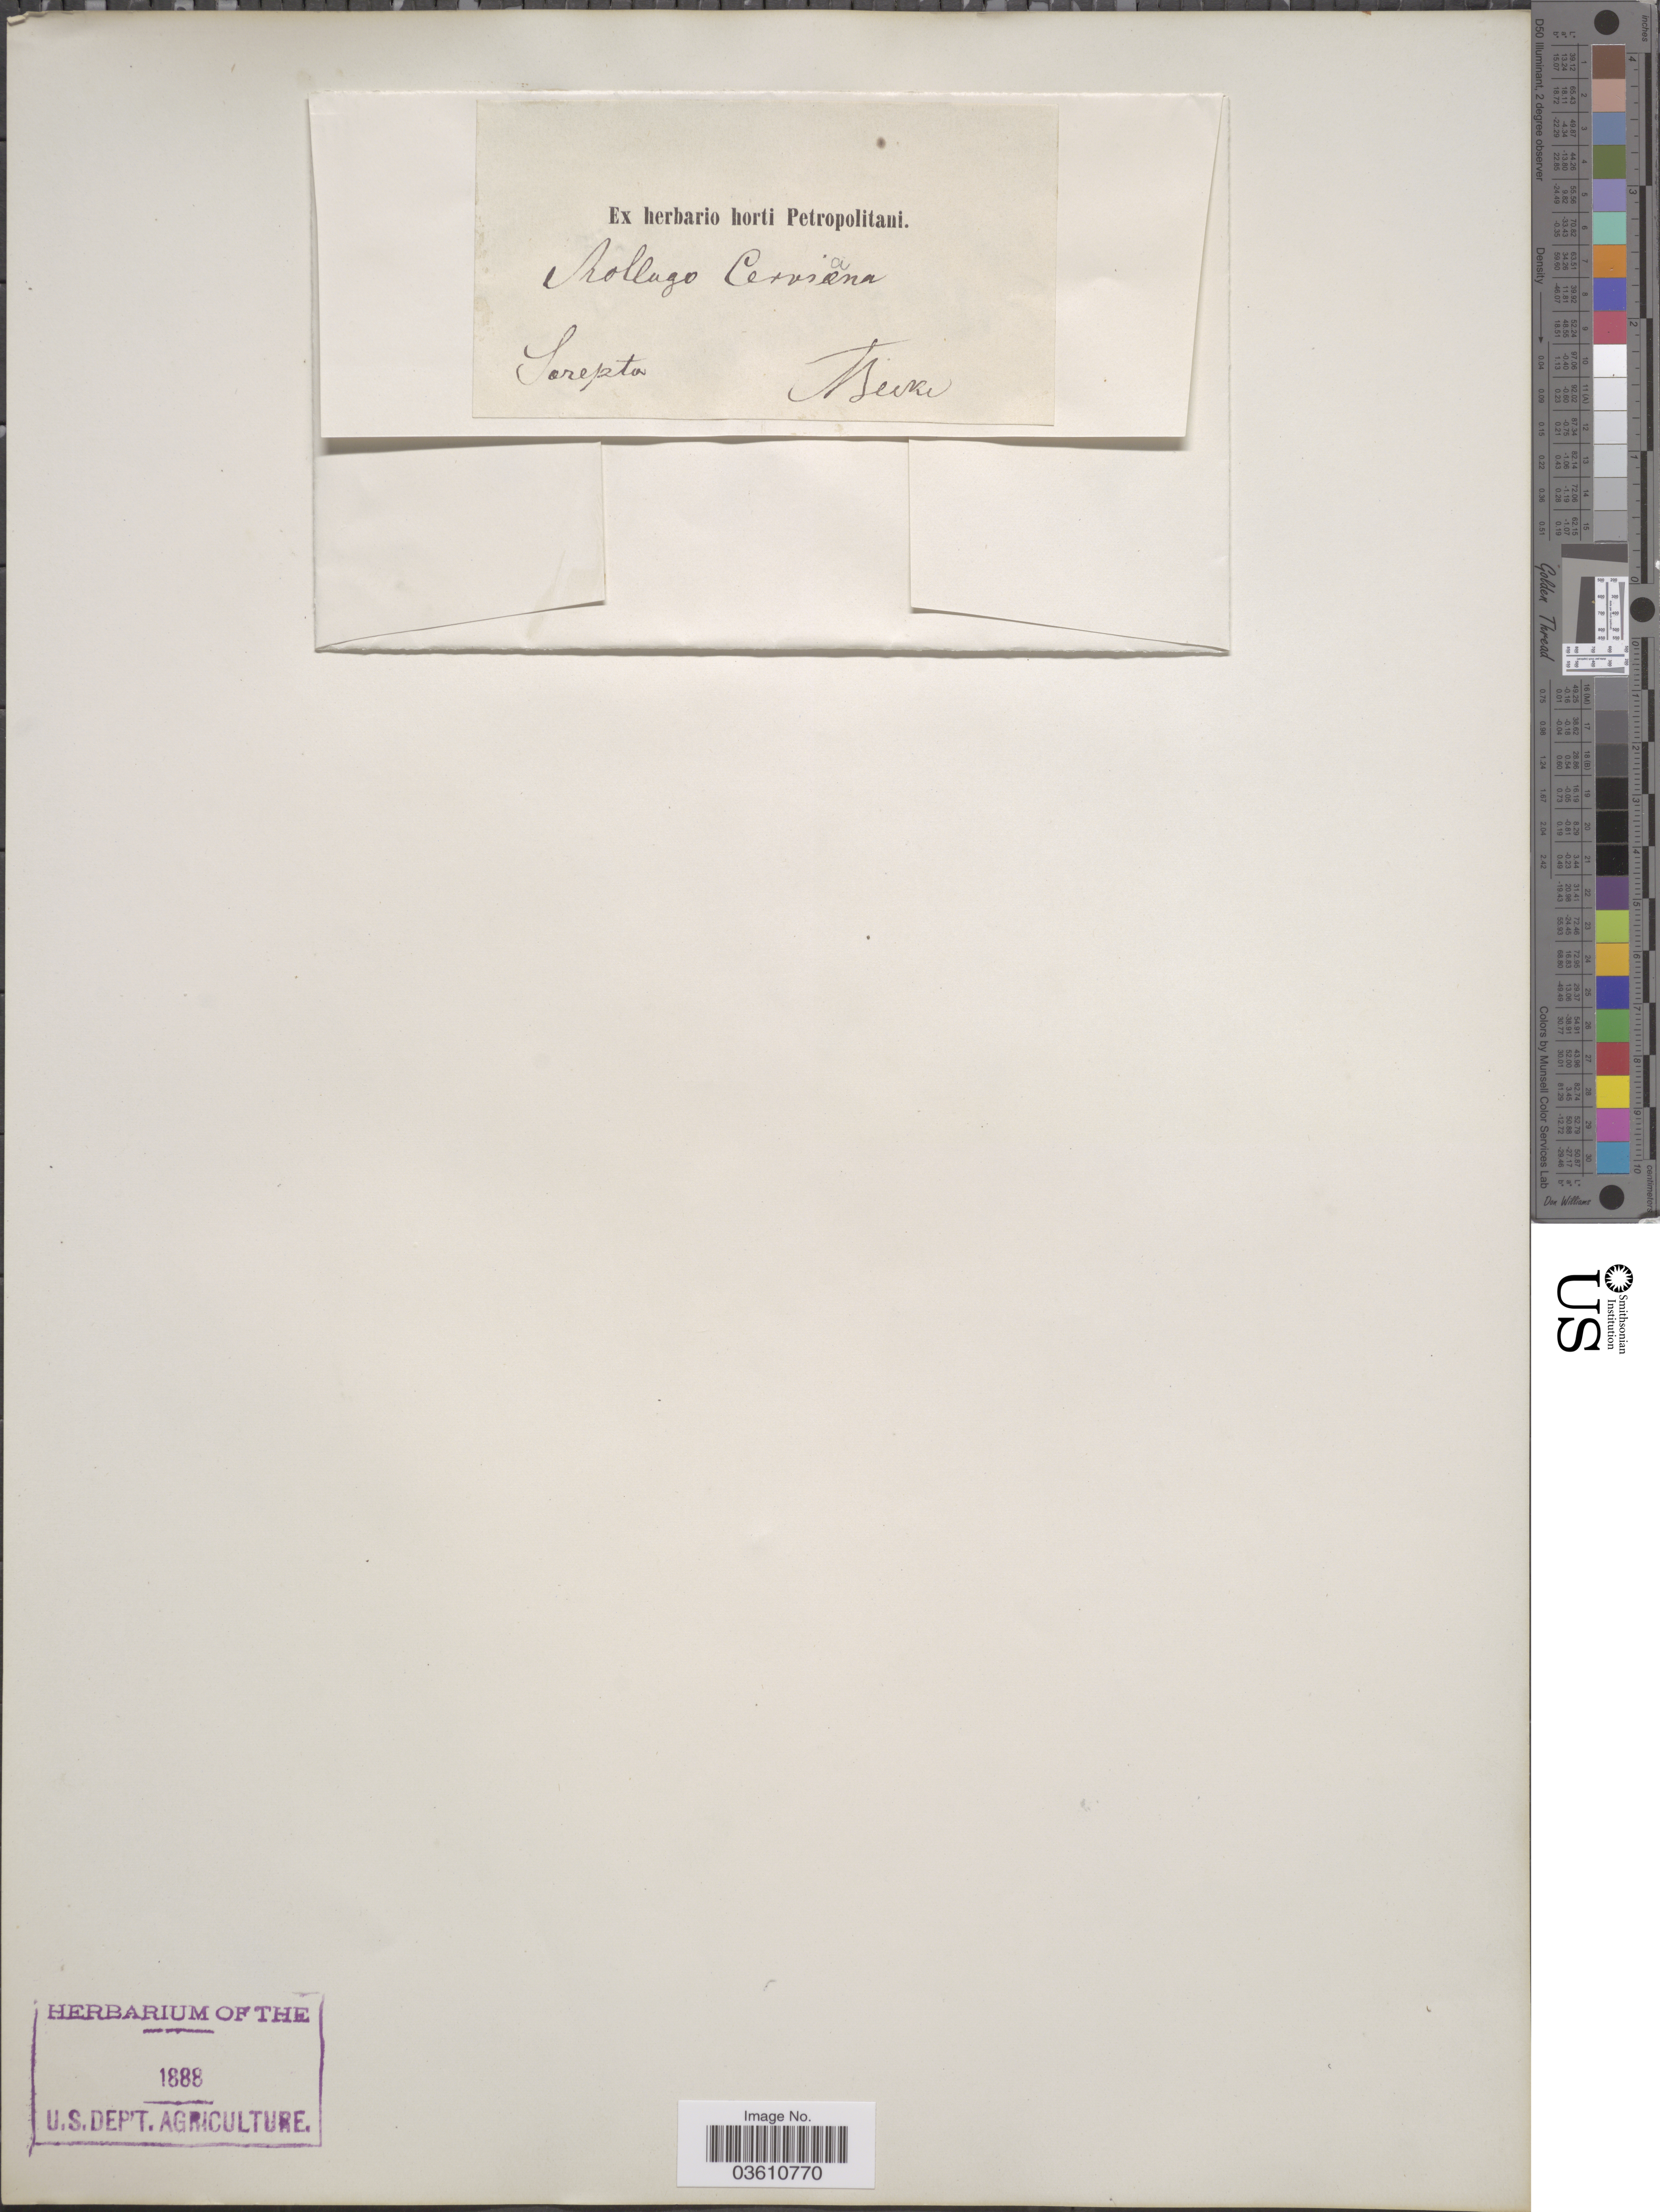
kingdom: Plantae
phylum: Tracheophyta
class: Magnoliopsida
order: Caryophyllales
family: Molluginaceae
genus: Hypertelis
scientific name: Hypertelis cerviana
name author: (L.) Thulin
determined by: Strong, Mark T., (BOT), Smithsonian Institution - National Museum of Natural History (UNITED STATES)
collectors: A. Becker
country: Russian Federation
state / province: Volgograd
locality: Sarepta.